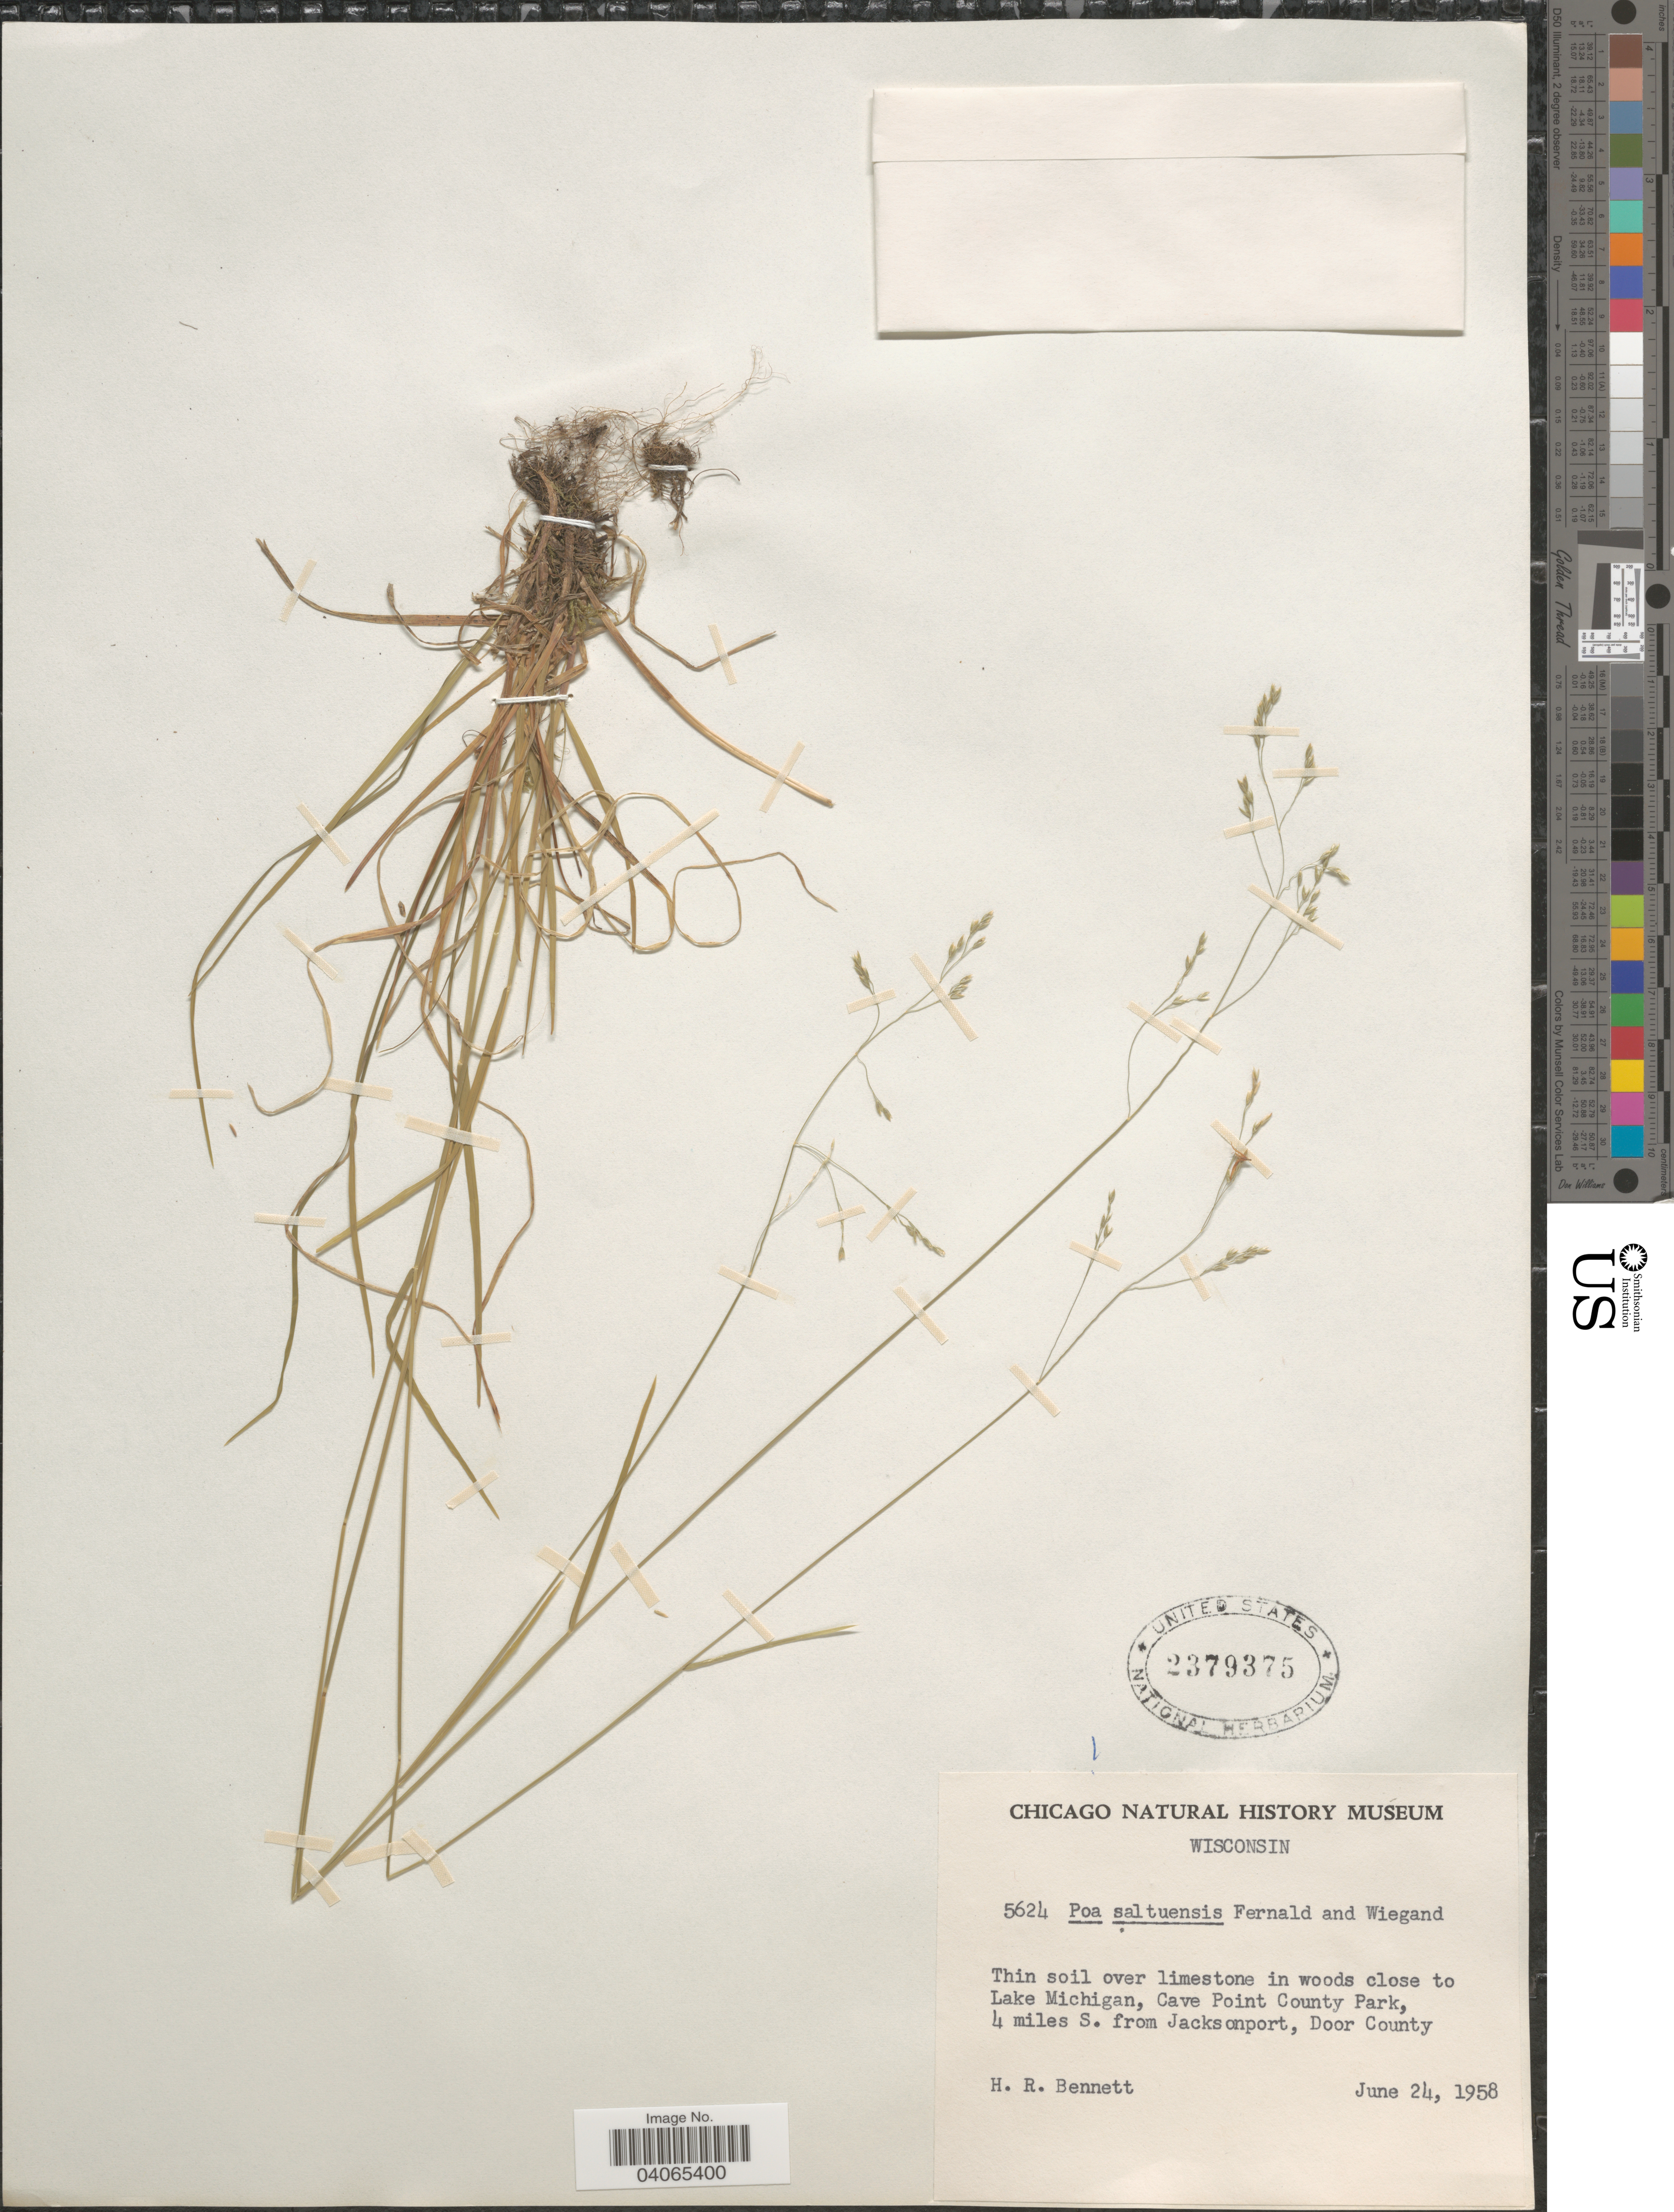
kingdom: Plantae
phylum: Tracheophyta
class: Liliopsida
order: Poales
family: Poaceae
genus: Poa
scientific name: Poa saltuensis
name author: Fernald & Wiegand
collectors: H. R. Bennett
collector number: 5624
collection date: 1958-06-24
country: United States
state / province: Wisconsin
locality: Thin soil over limestone in woods close to Lake Michigan, Cave Point County Park, 4 miles S. from Jacksonport, Door County.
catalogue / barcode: US 2379375